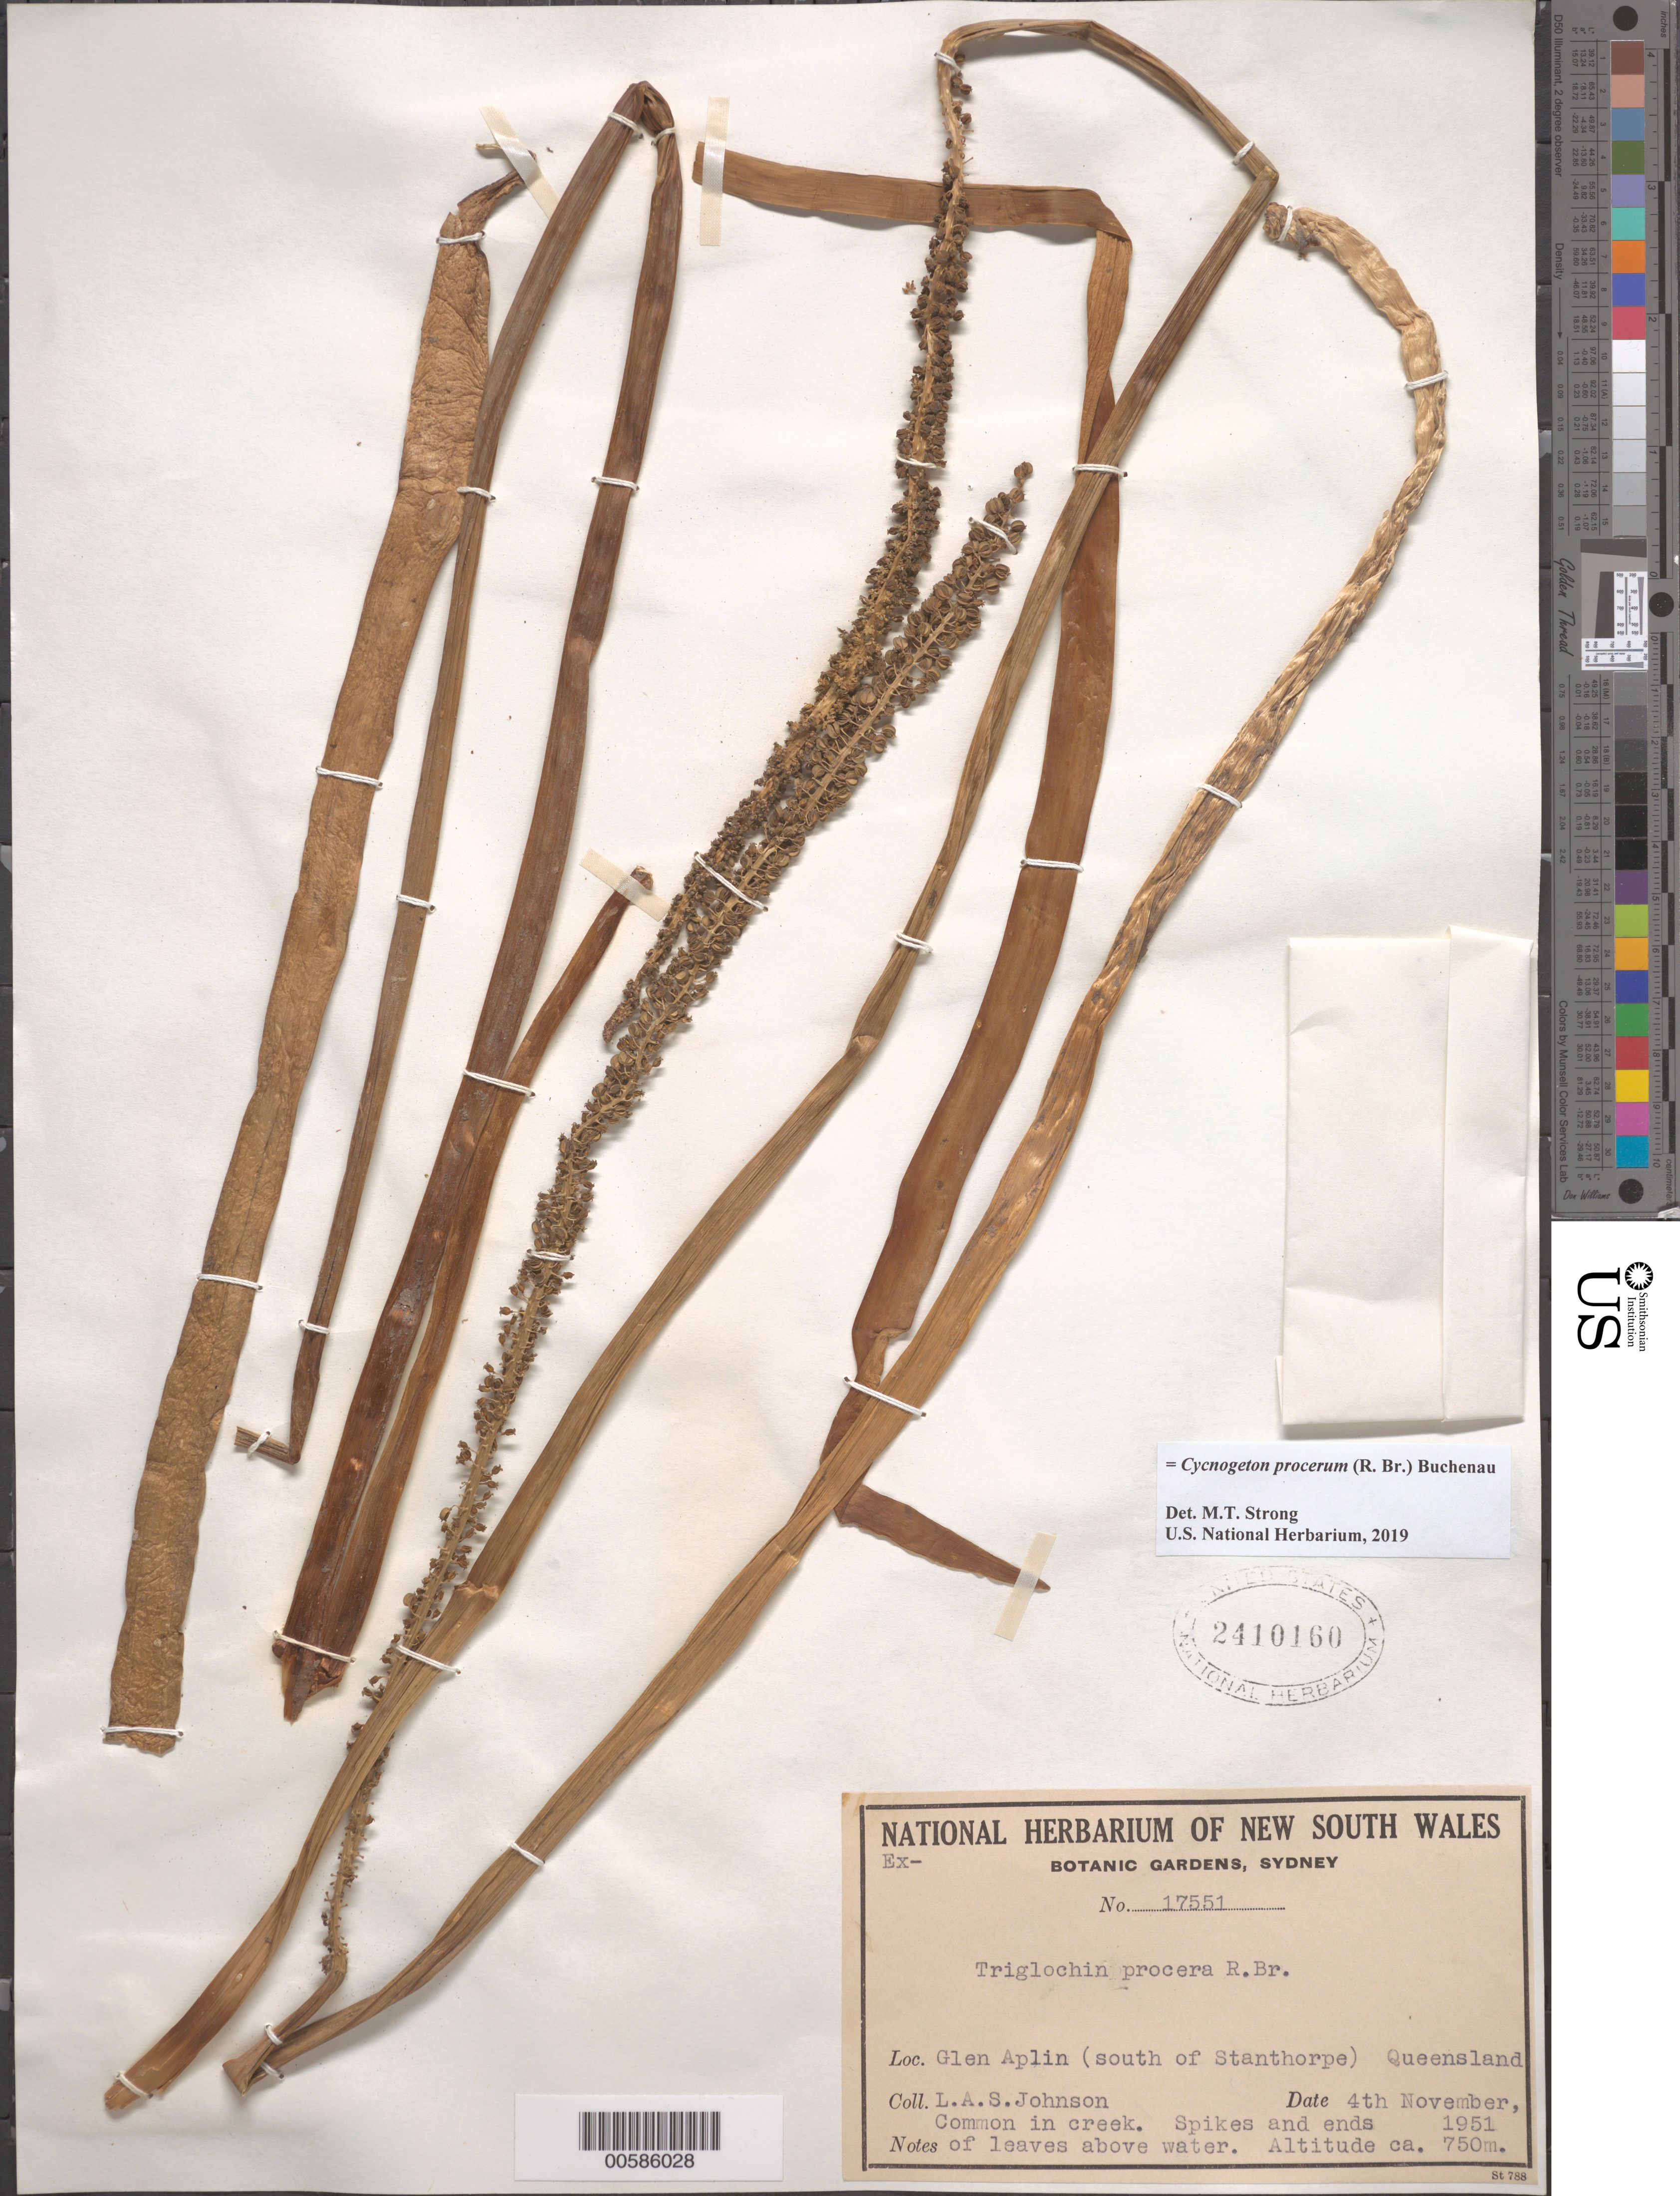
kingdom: Plantae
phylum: Tracheophyta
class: Liliopsida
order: Alismatales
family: Juncaginaceae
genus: Cycnogeton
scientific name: Cycnogeton procerum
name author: (R. Br.) Buchenau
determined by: Strong, Mark T., (BOT), Smithsonian Institution - National Museum of Natural History (UNITED STATES)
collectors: L. A. S. Johnson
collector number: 17551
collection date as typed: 04 Nov 1951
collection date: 1951-11-04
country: Australia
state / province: Queensland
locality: Glen Aplin, S of Stanthorpe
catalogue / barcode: US 2410160